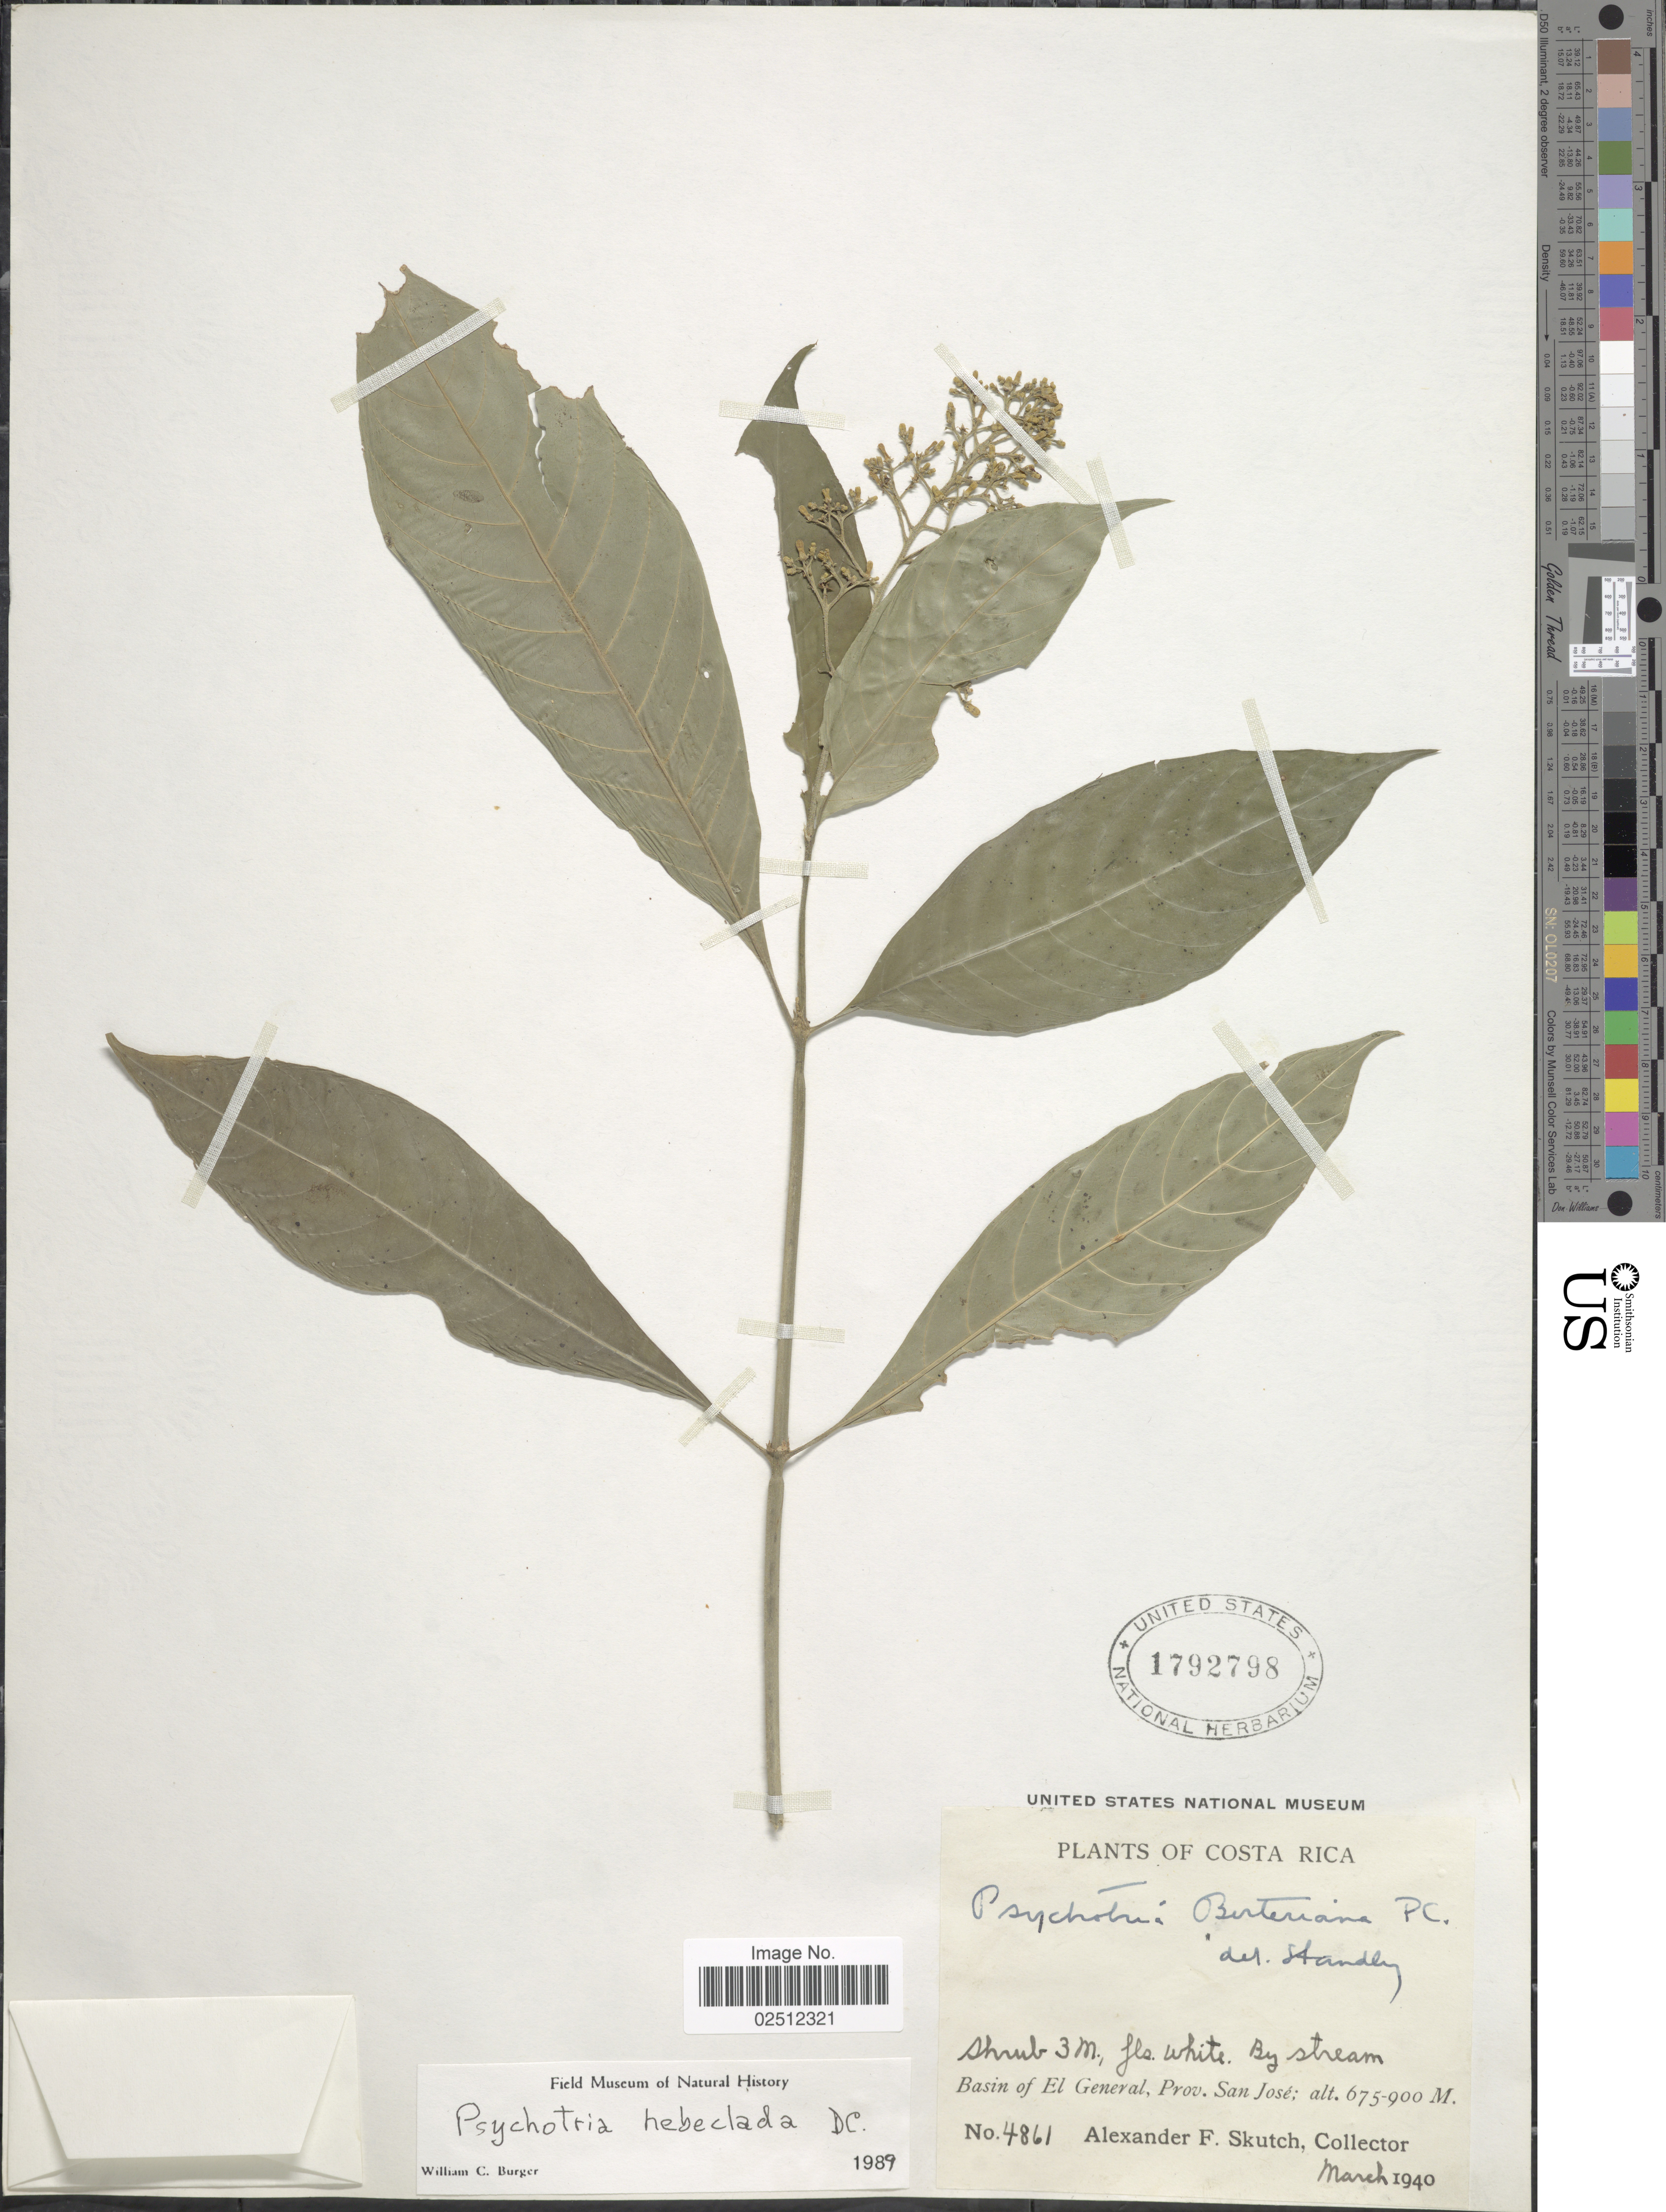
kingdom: Plantae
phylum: Tracheophyta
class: Magnoliopsida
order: Gentianales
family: Rubiaceae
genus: Psychotria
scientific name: Psychotria hebeclada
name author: DC.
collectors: A. F. Skutch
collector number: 4861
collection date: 1940-03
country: Costa Rica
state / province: San José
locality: By stream, Basin of El General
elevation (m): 675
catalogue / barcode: US 1792798